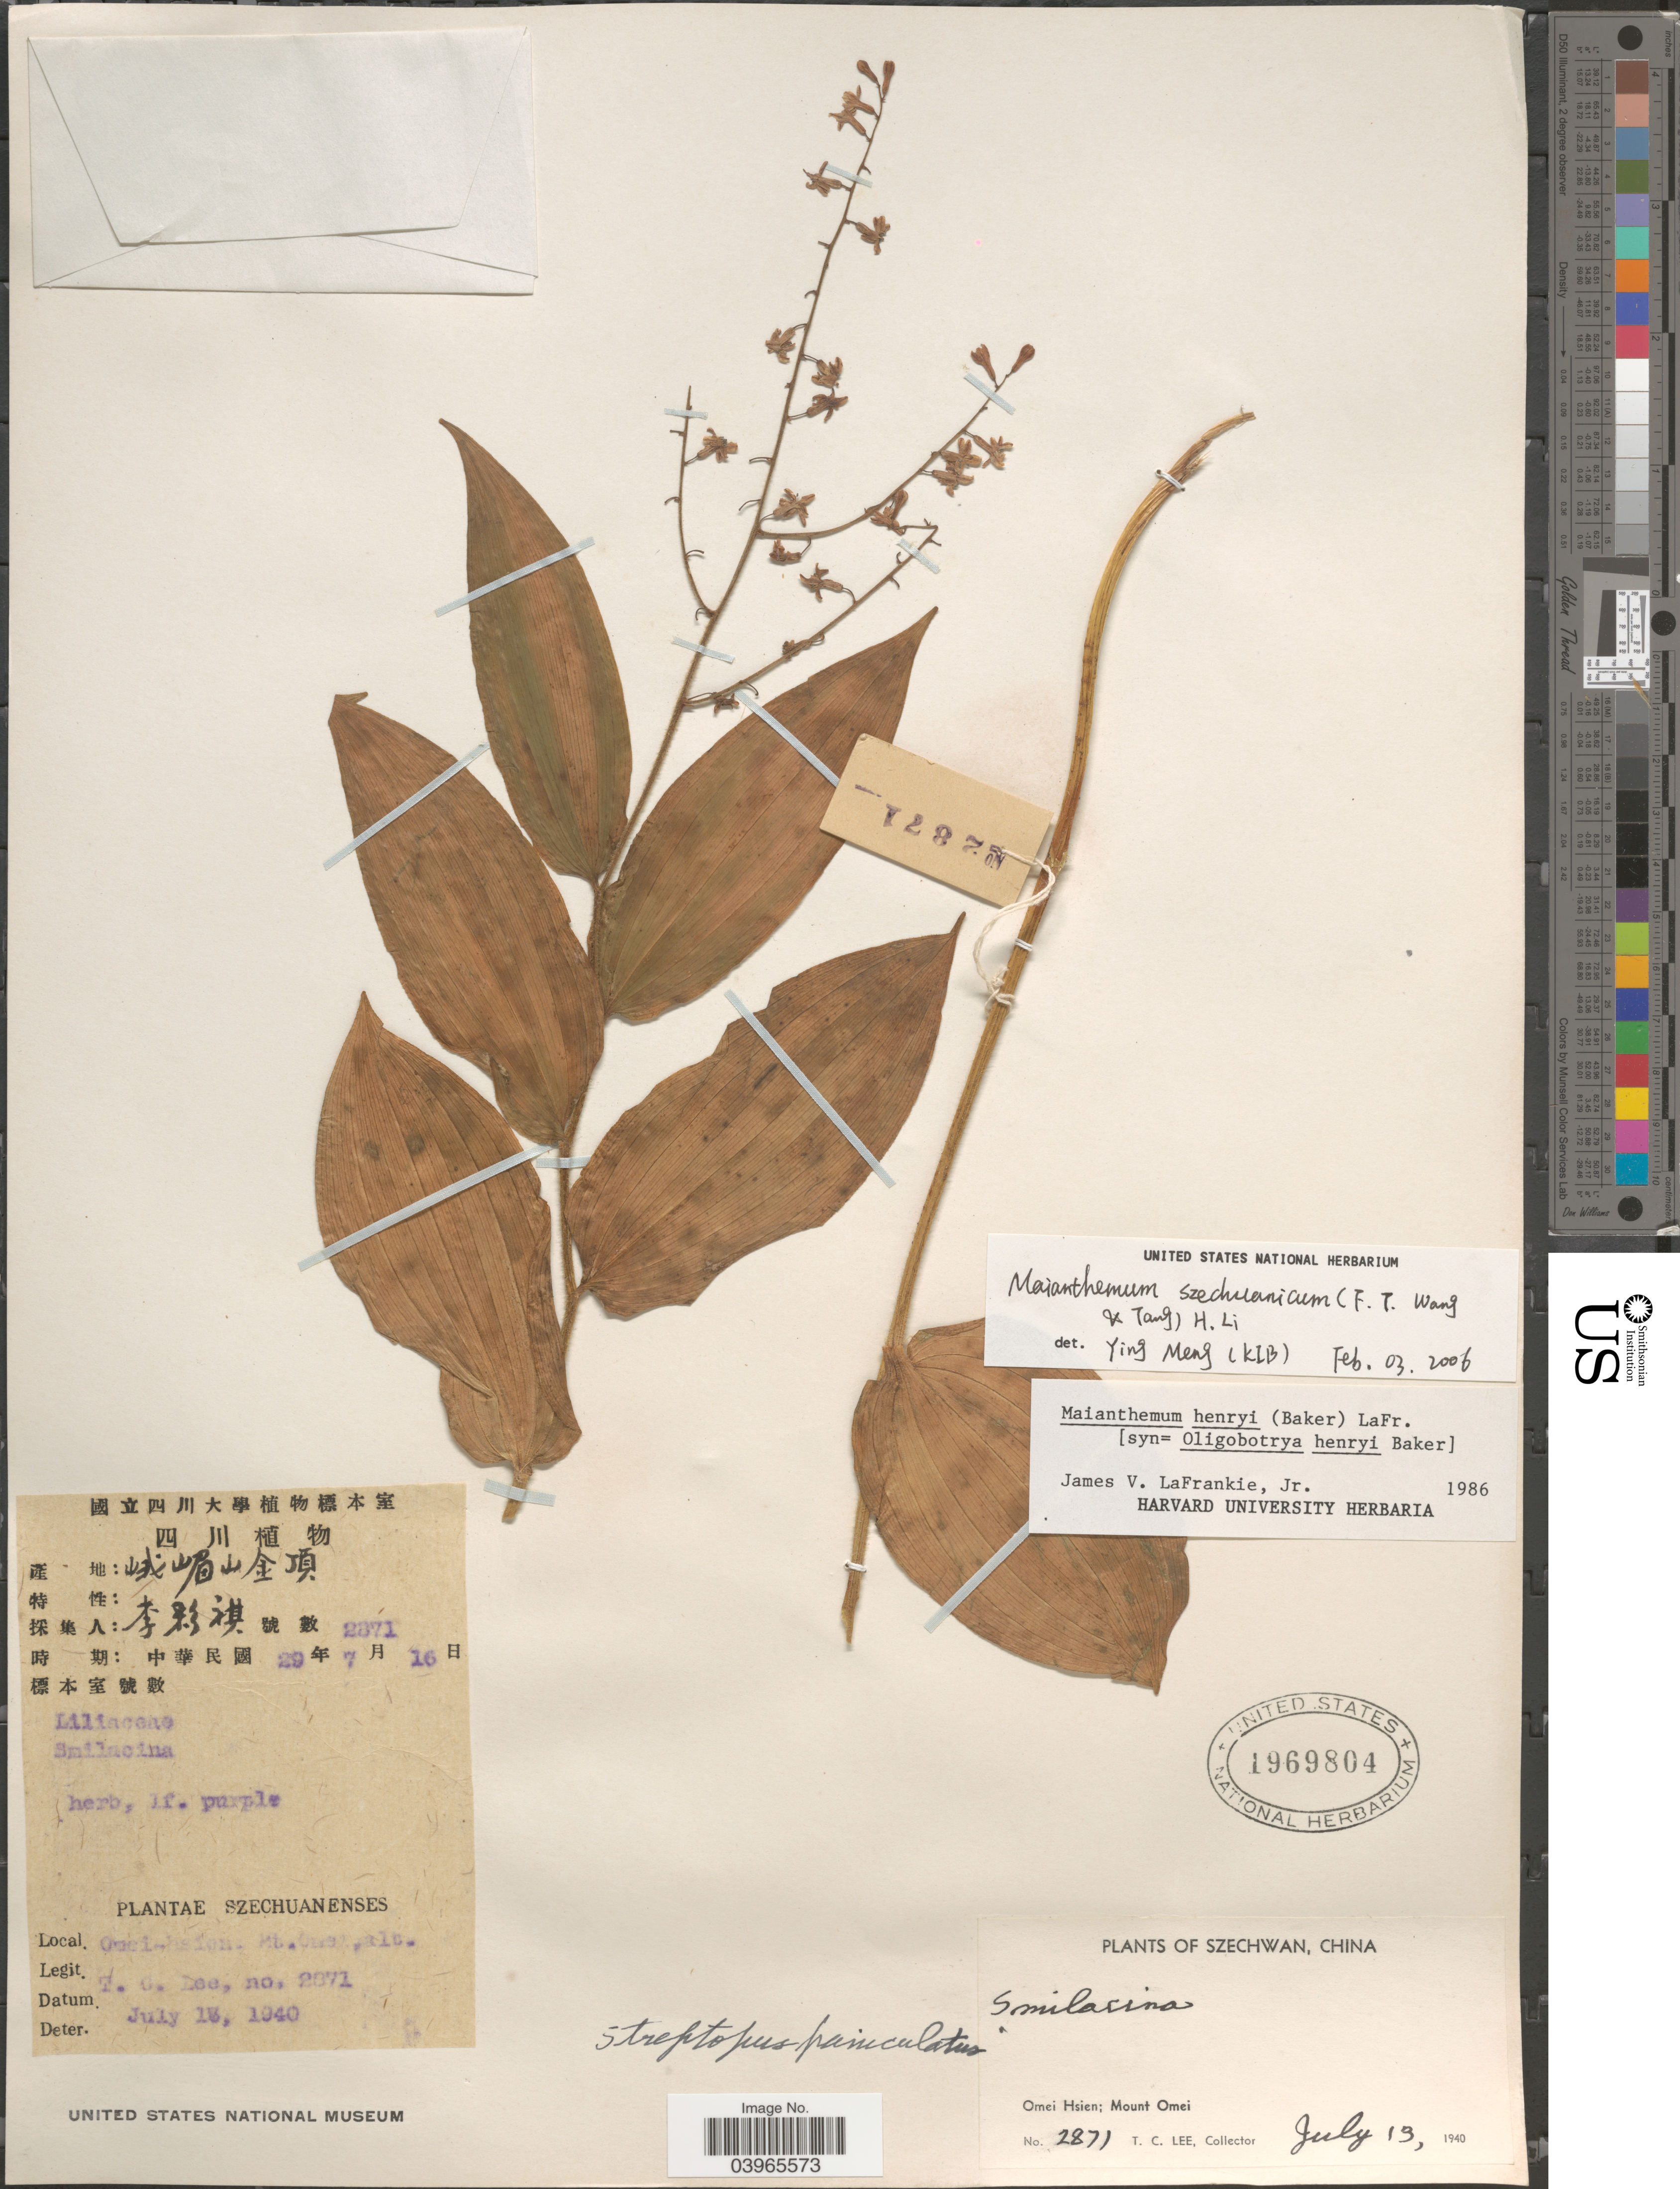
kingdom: Plantae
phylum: Tracheophyta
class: Liliopsida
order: Asparagales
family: Asparagaceae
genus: Maianthemum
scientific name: Maianthemum henryi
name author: (Baker) LaFrankie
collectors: T. Lee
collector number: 2871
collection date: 1940-07-13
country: China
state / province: Sichuan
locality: Szechwan. Omei Hsien; Mount Omei.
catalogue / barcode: US 1969804